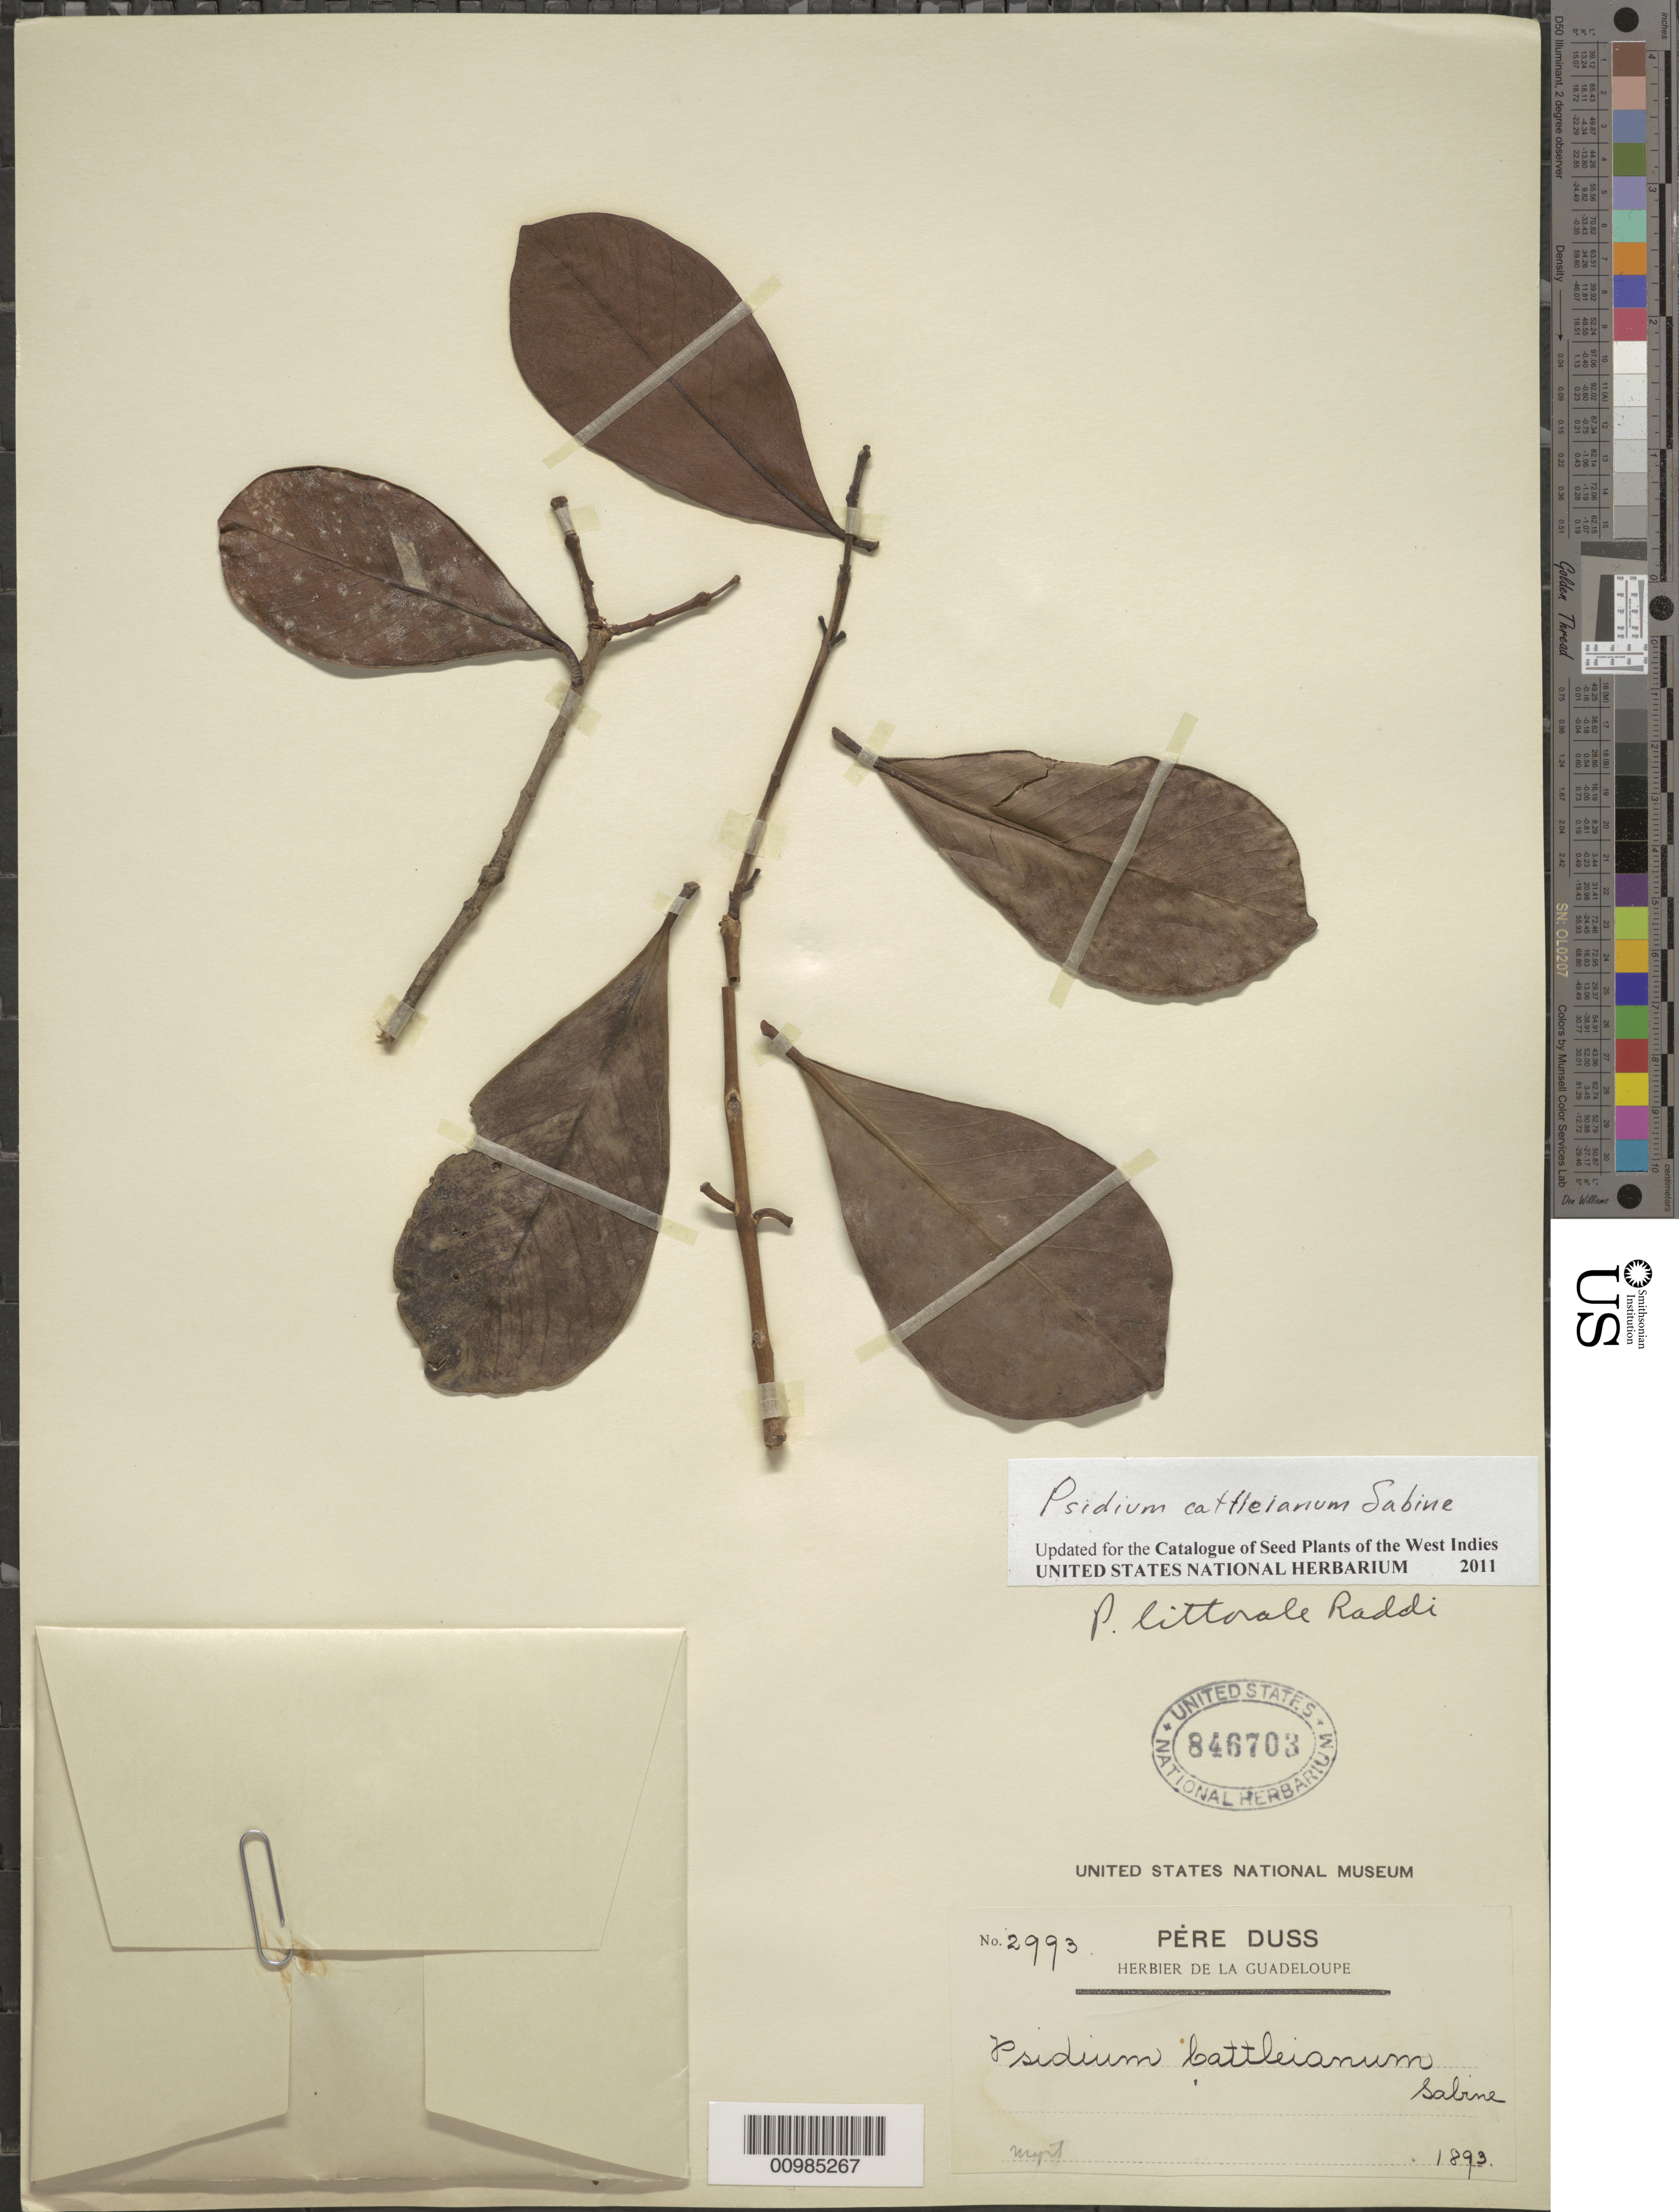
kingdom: Plantae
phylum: Tracheophyta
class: Magnoliopsida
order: Myrtales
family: Myrtaceae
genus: Psidium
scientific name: Psidium cattleyanum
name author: Sabine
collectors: Père Duss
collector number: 2993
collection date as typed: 01 Jan 1893 to 31 Dec 1893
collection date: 1893-01-01/1893-12-31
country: Guadeloupe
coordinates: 0 N, 0 E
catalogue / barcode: US 846703